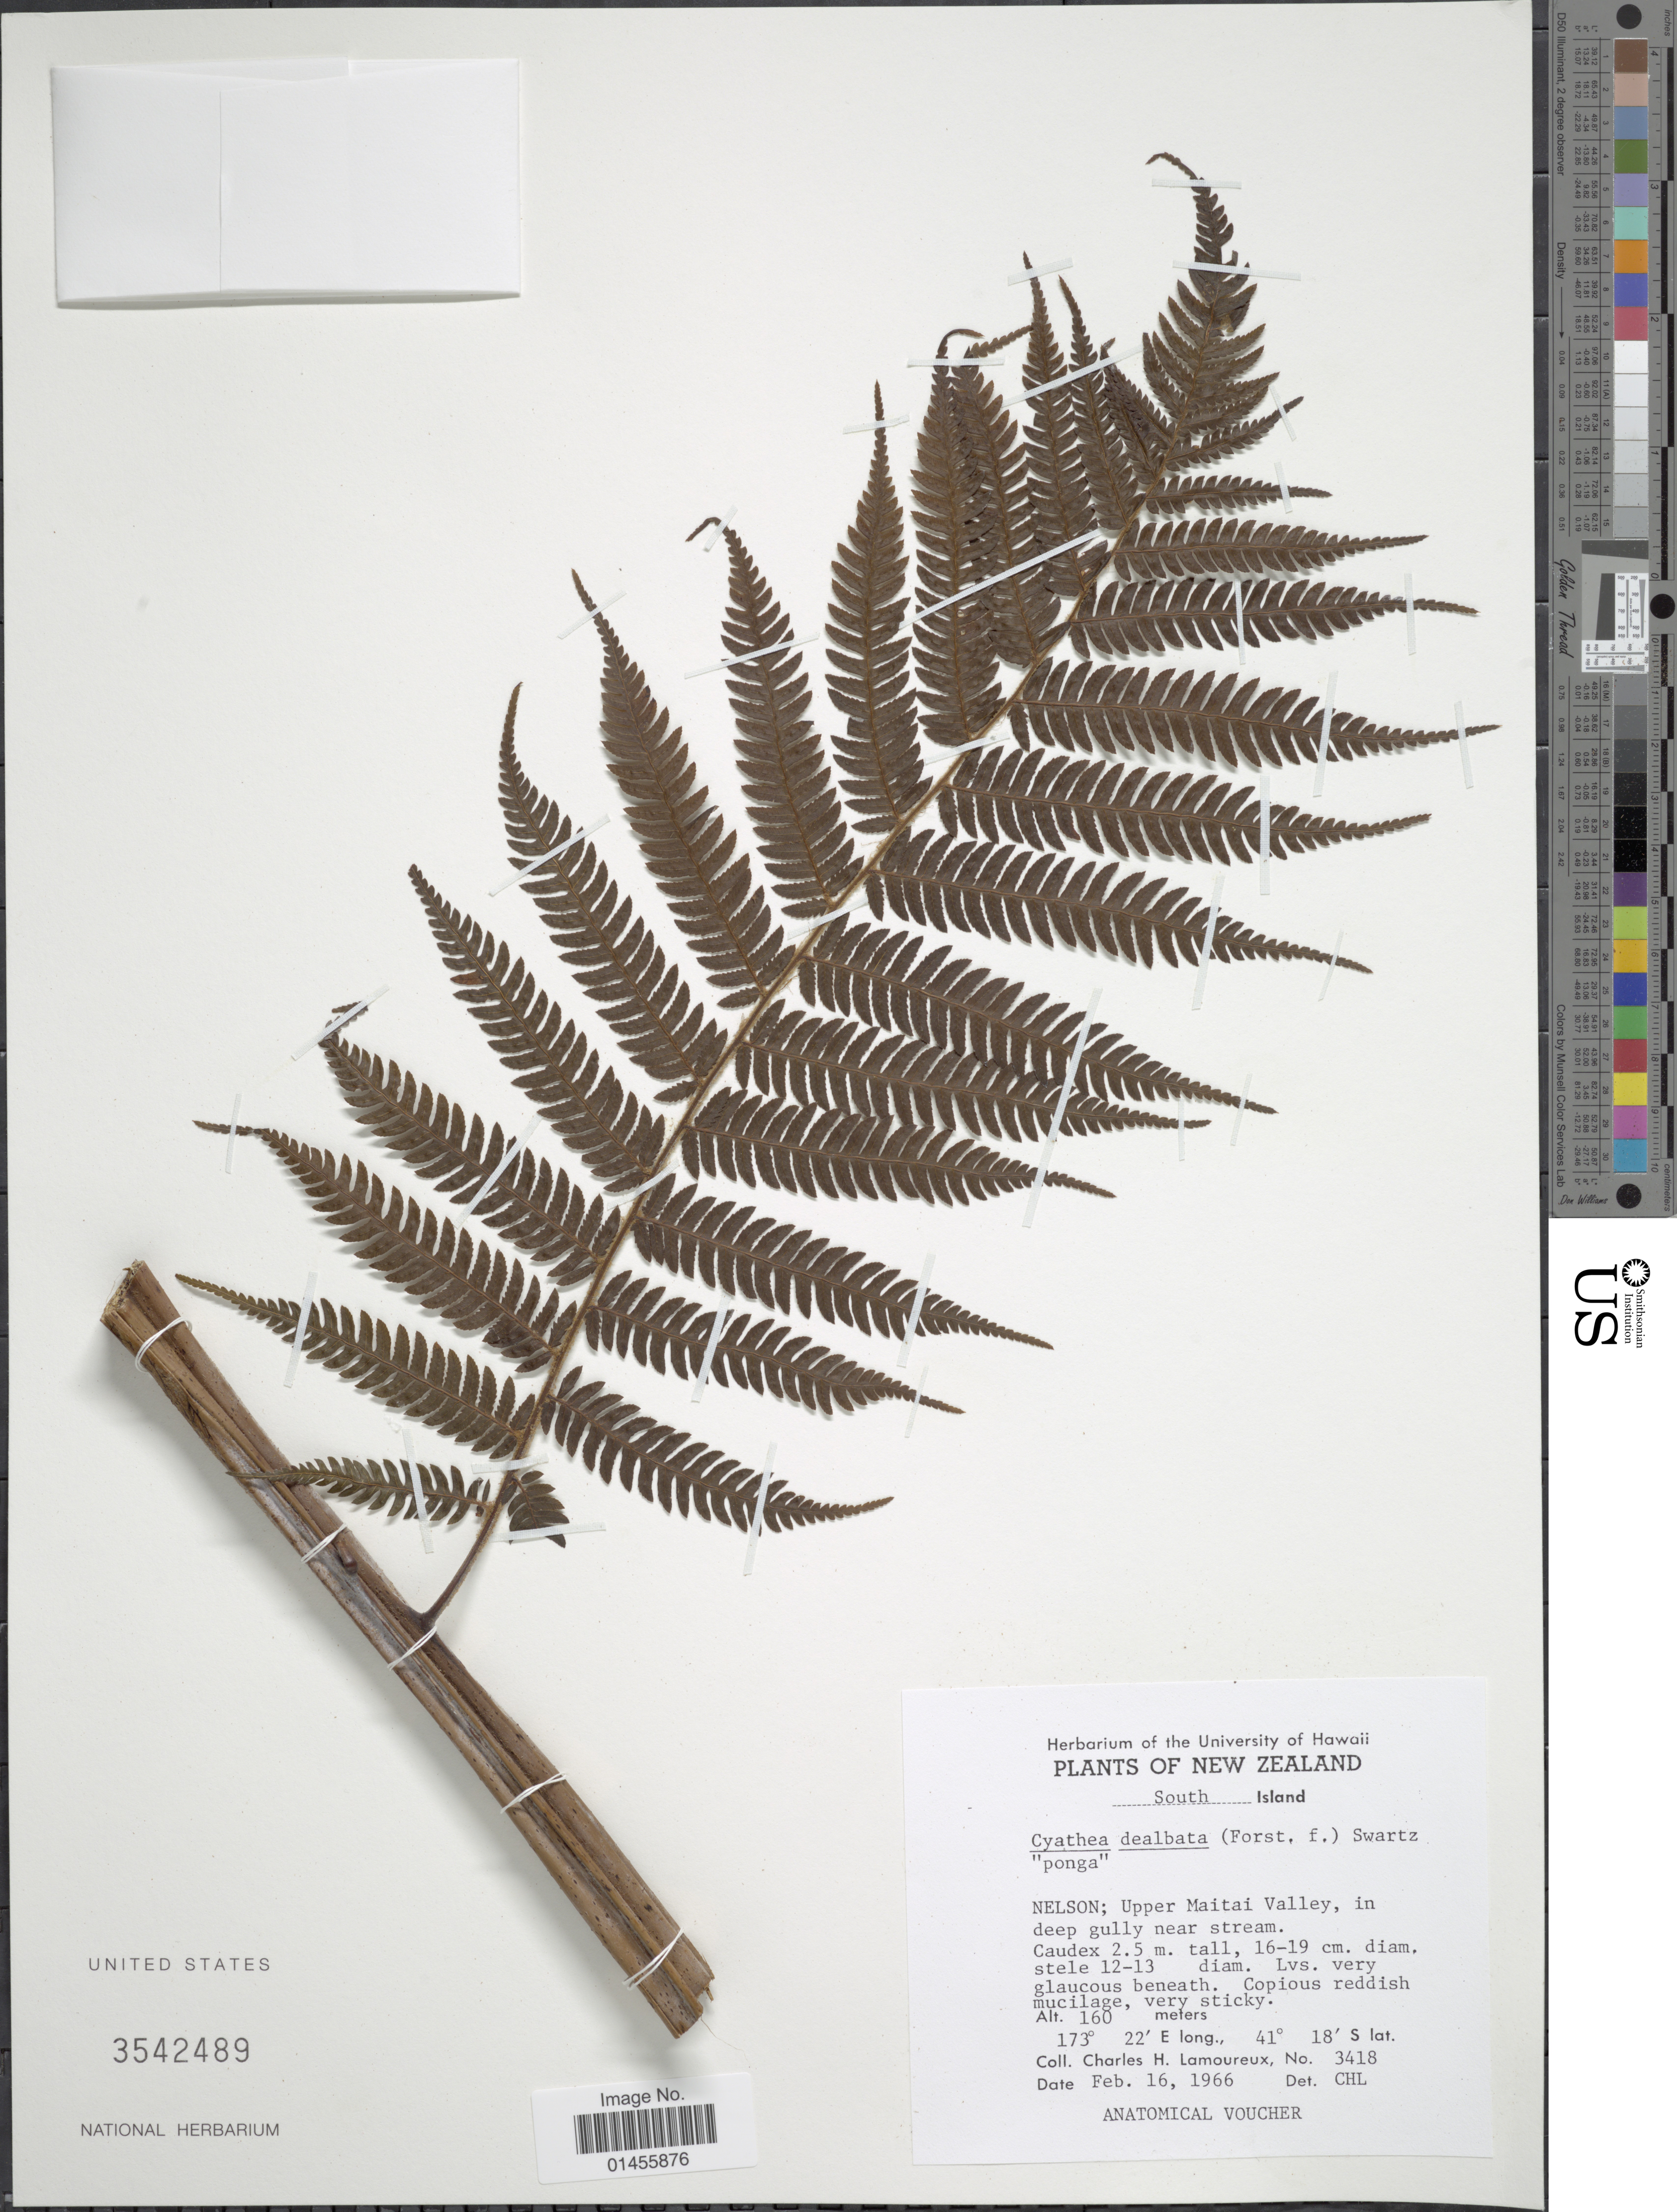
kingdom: Plantae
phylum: Tracheophyta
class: Polypodiopsida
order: Cyatheales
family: Cyatheaceae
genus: Alsophila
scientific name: Alsophila dealbata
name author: (G. Forst.)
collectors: C. H. Lamoureux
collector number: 3418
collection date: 1966-02-16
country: New Zealand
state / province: Nelson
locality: South Island: Nelson: Upper Maitai Valley, in Deep gullu neart stream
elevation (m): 160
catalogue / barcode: US 3542489